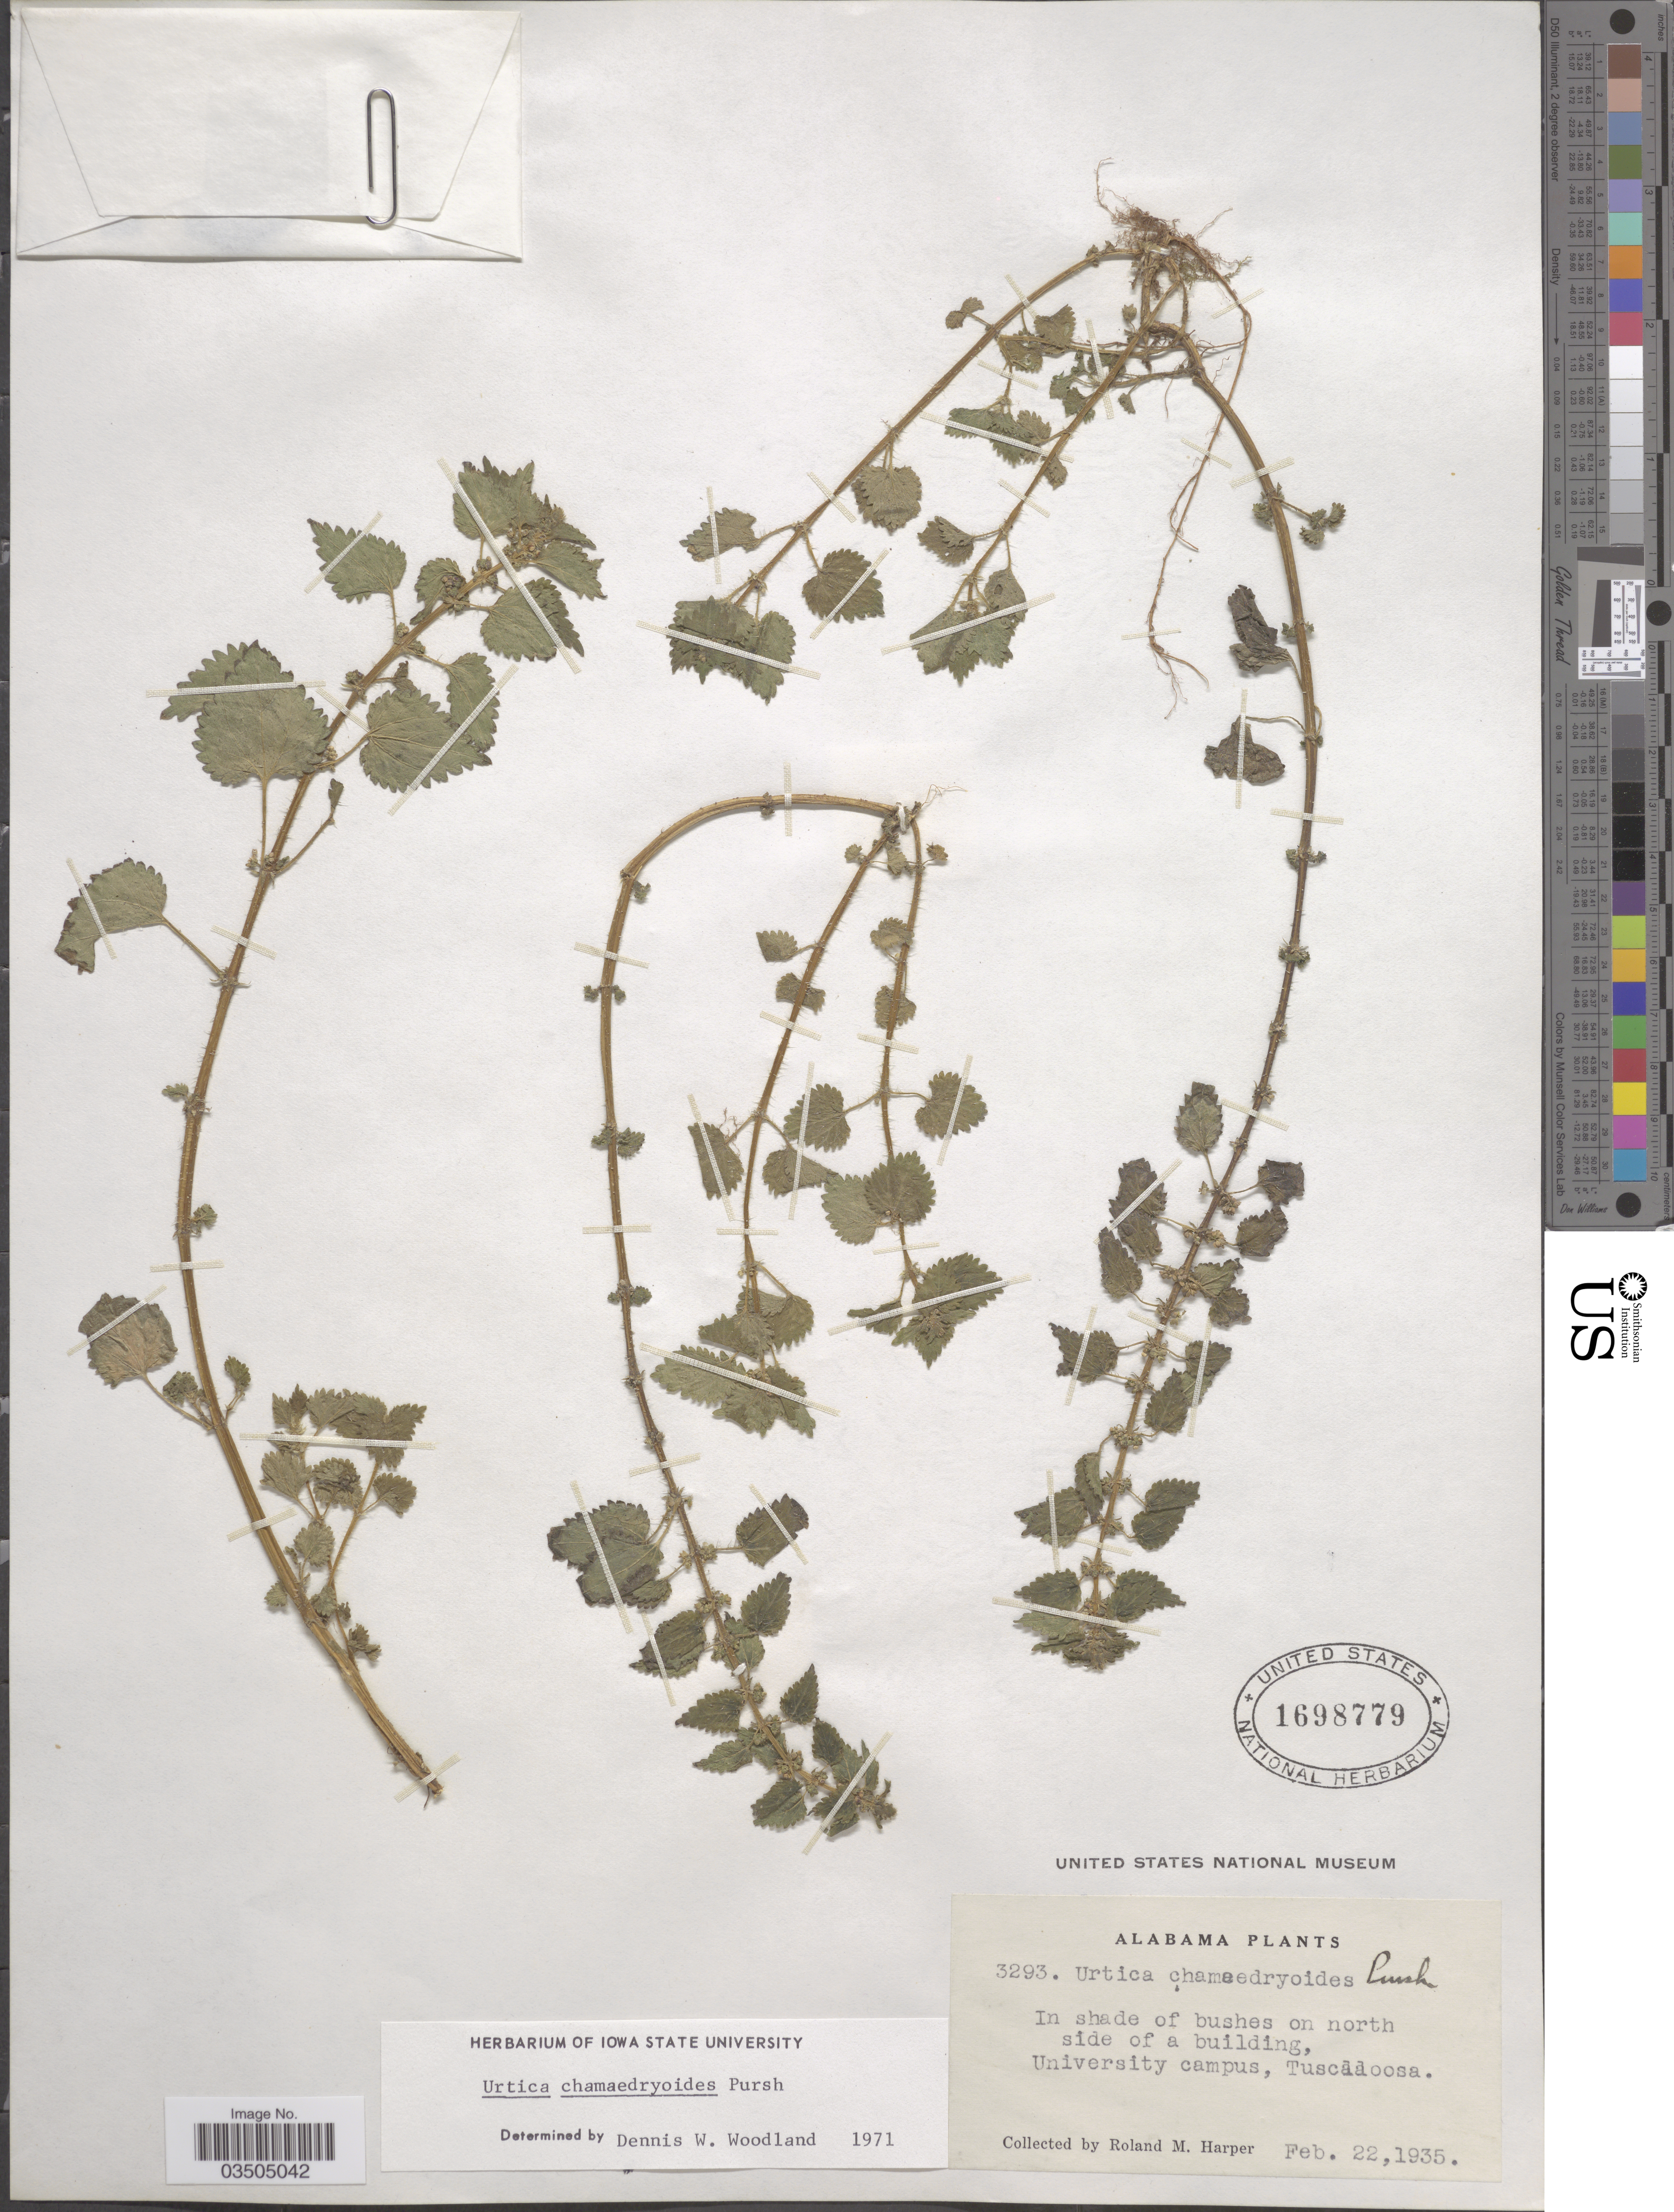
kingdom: Plantae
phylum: Tracheophyta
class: Magnoliopsida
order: Rosales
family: Urticaceae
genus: Urtica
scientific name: Urtica chamaedryoides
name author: Pursh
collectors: R. M. Harper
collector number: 3293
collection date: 1935-02-22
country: United States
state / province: Alabama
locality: In shade of bushes on north side of building, University campus, Tuscaloosa.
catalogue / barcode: US 1698779